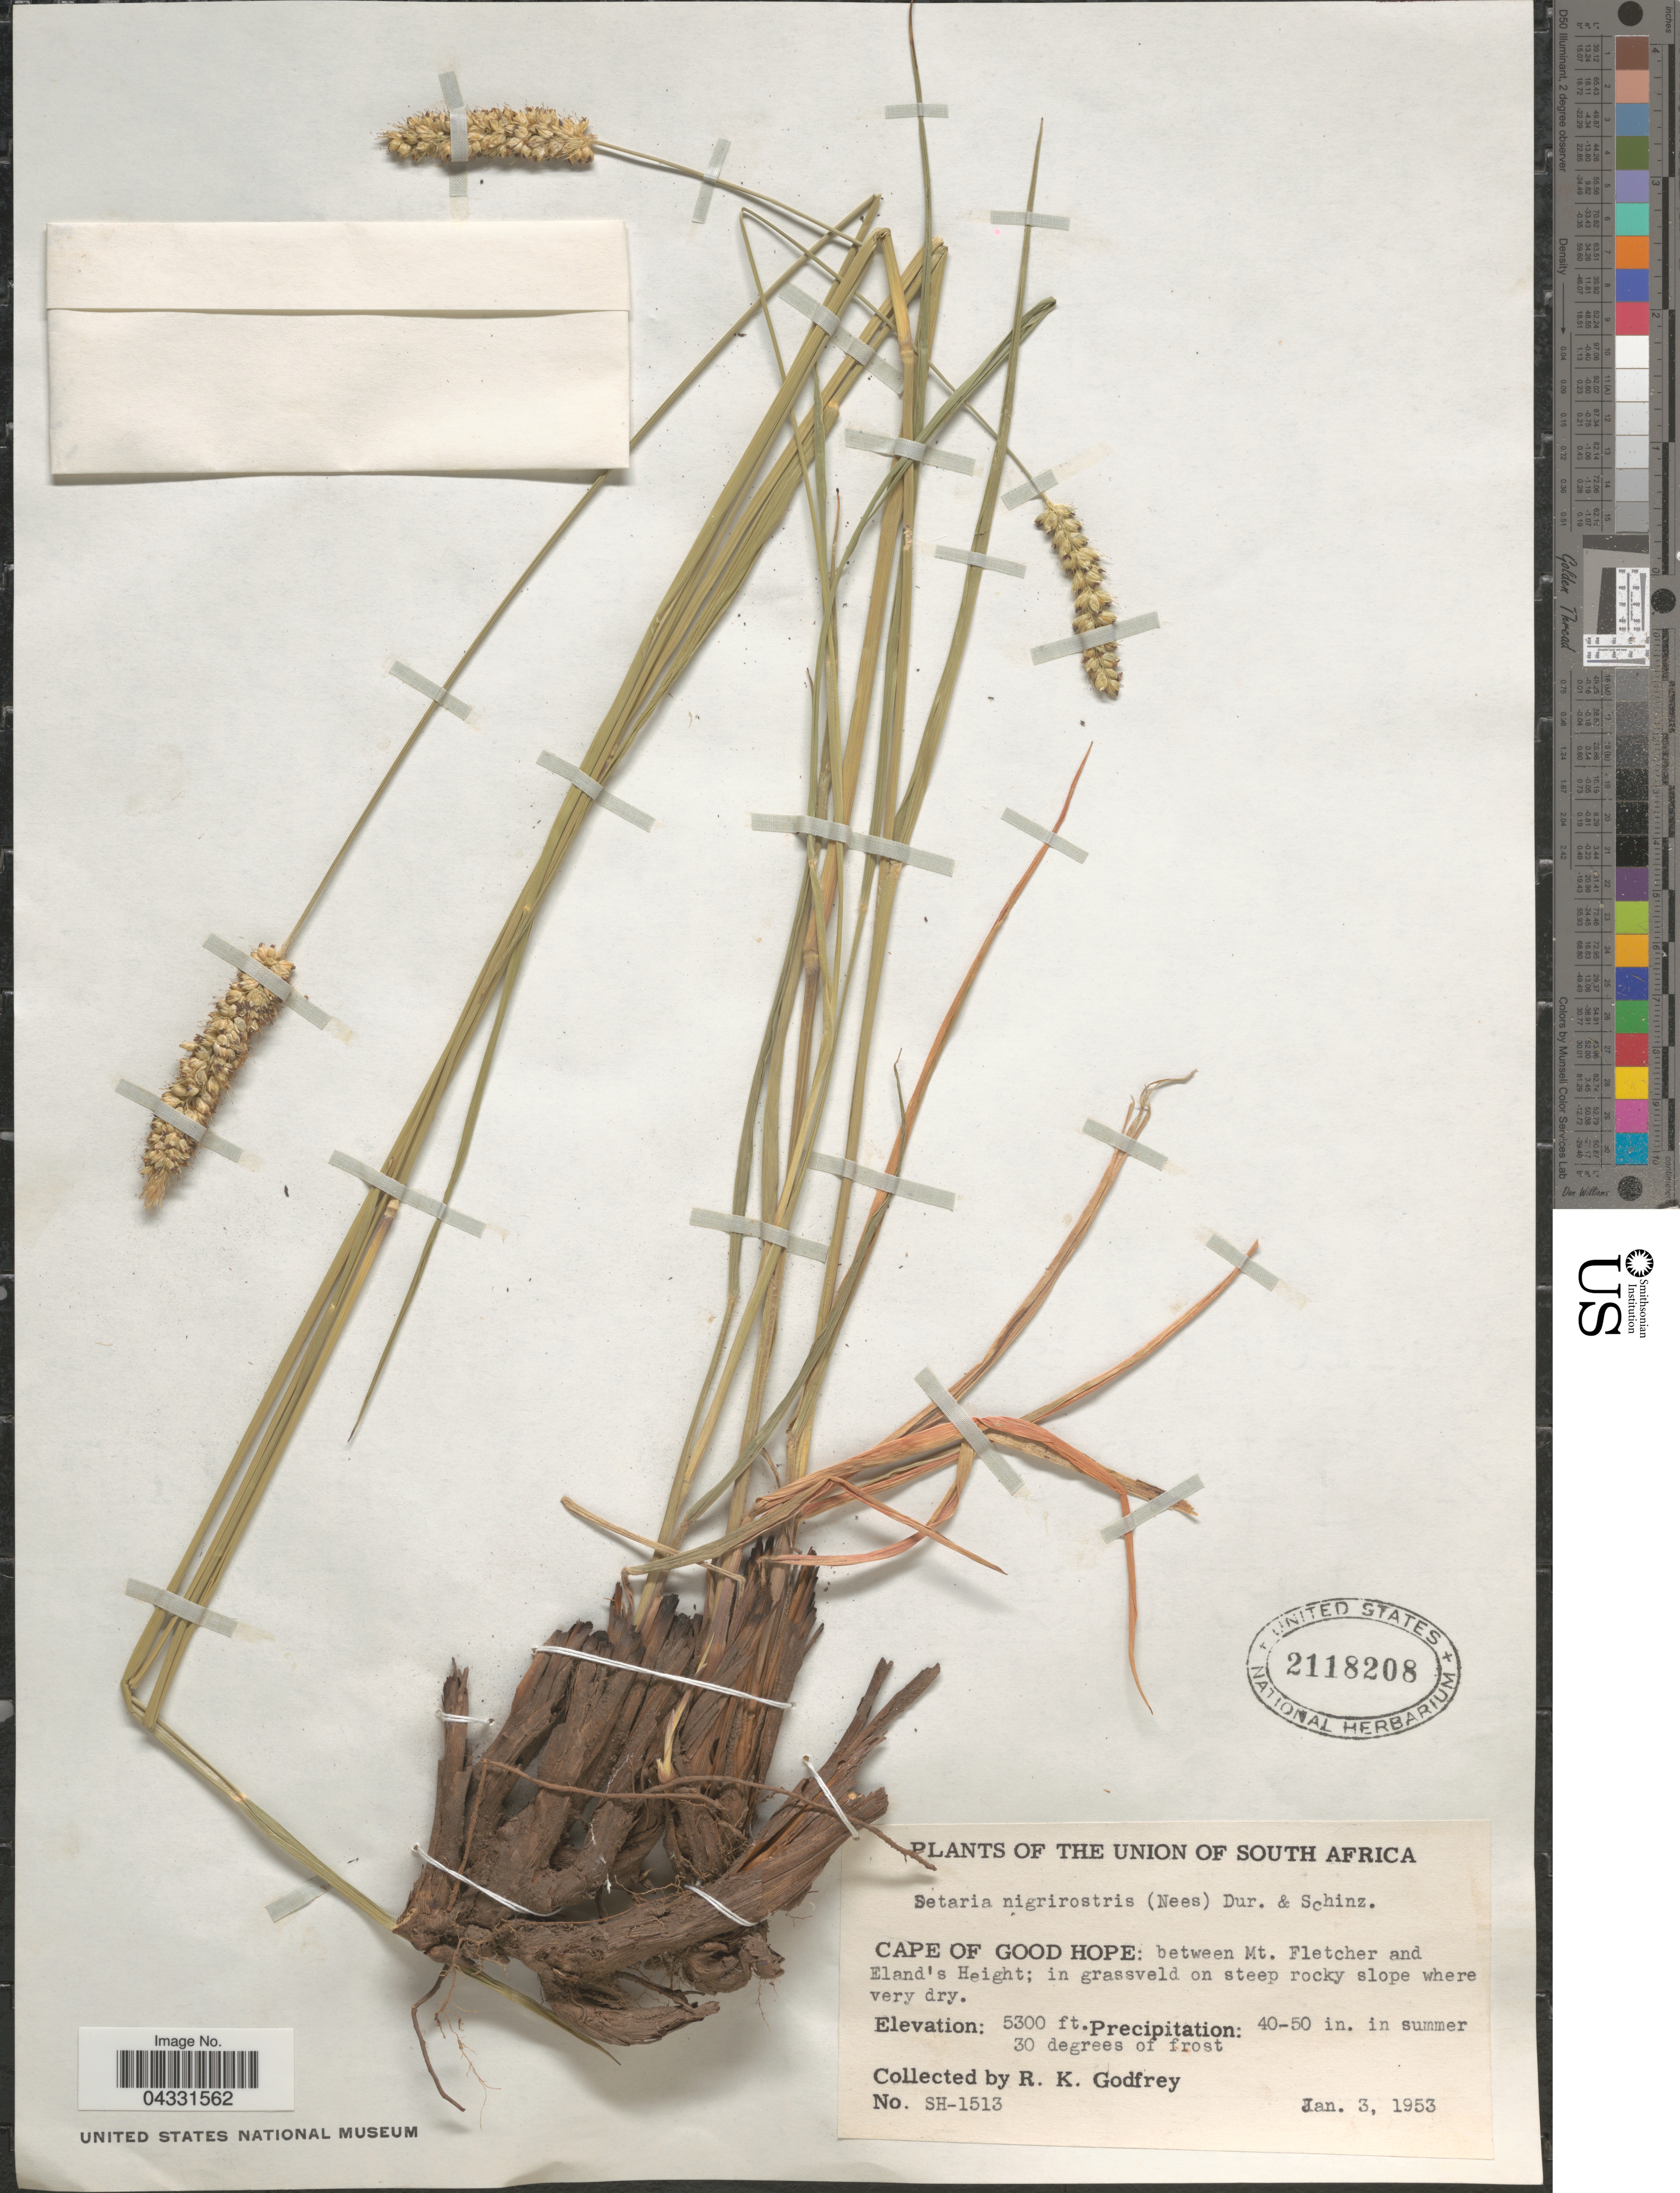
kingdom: Plantae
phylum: Tracheophyta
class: Liliopsida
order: Poales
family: Poaceae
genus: Setaria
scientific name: Setaria nigrirostris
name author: (Nees) Durand & Schinz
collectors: R. K. Godfrey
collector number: SH-1513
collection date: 1953-01-03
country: South Africa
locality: Union of South Africa. Cape of Good Hope: between Mt. Fletcher and Eland's Height; in grassveld on steep rocky slope where very dry.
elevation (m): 1615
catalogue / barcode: US 2118208